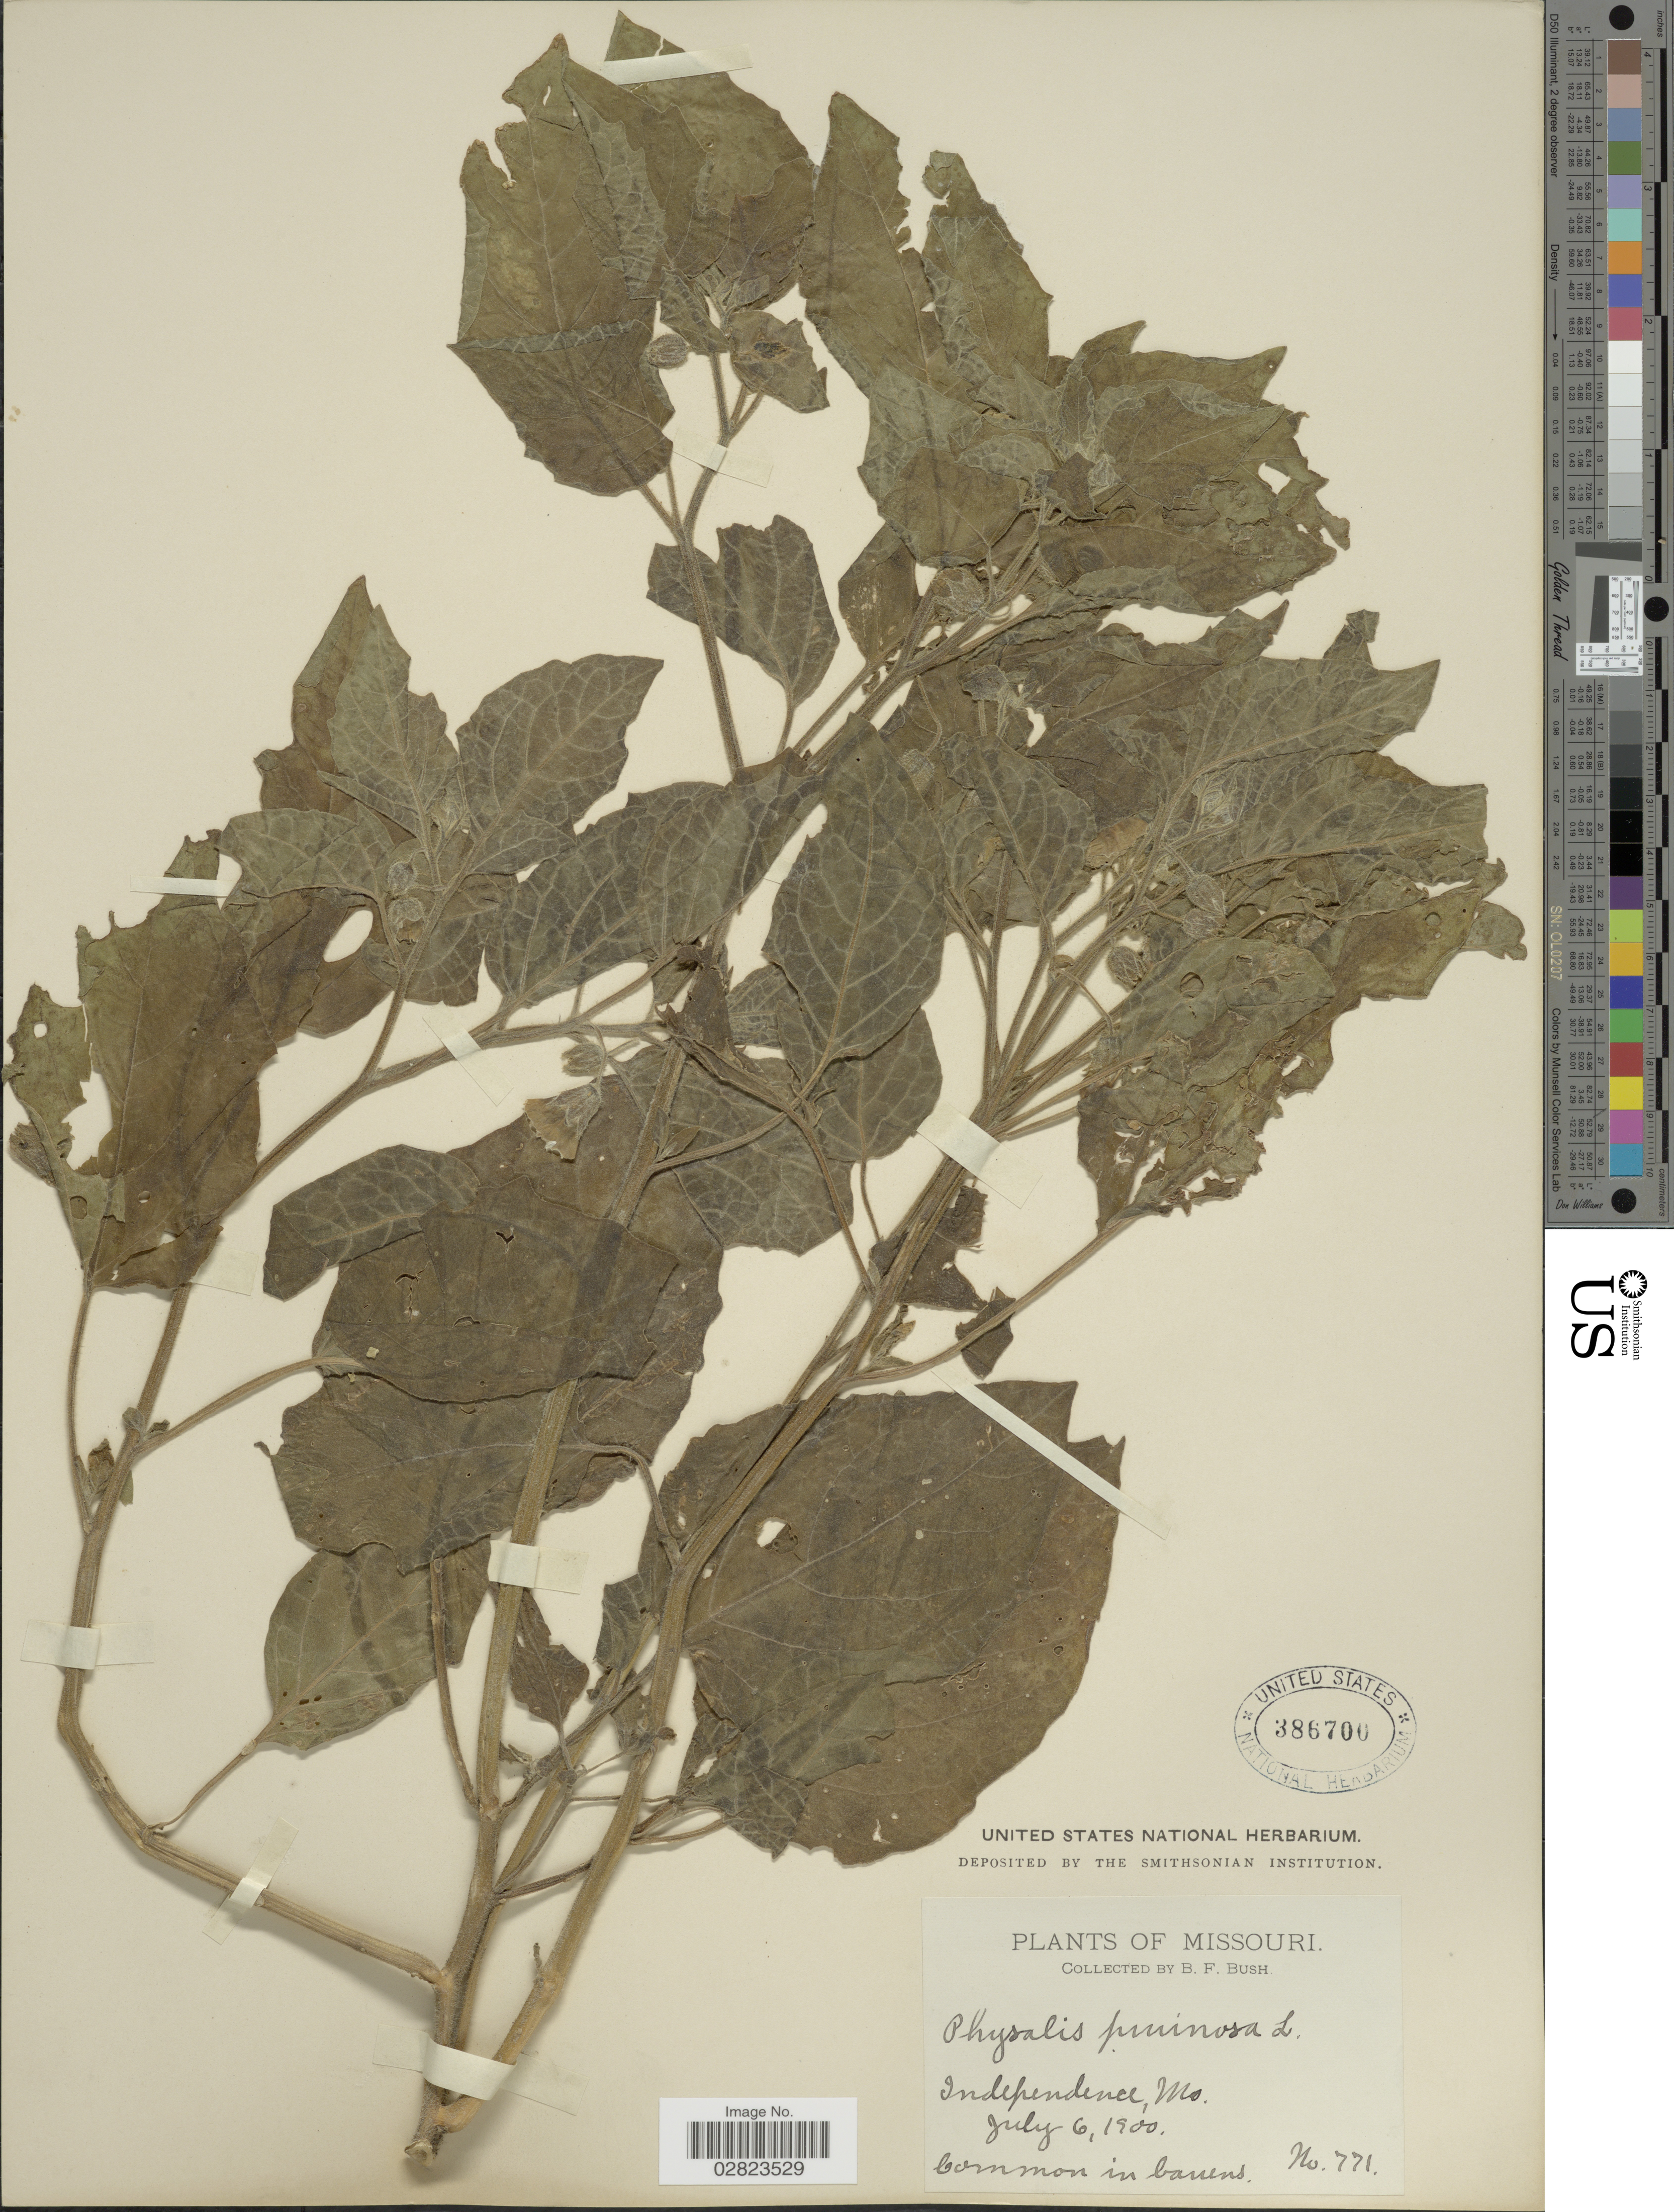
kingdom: Plantae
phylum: Tracheophyta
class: Magnoliopsida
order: Solanales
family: Solanaceae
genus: Physalis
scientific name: Physalis heterophylla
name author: Nees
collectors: B. F. Bush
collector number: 771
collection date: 1900-07-06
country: United States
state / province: Missouri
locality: Independence.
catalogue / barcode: US 386700